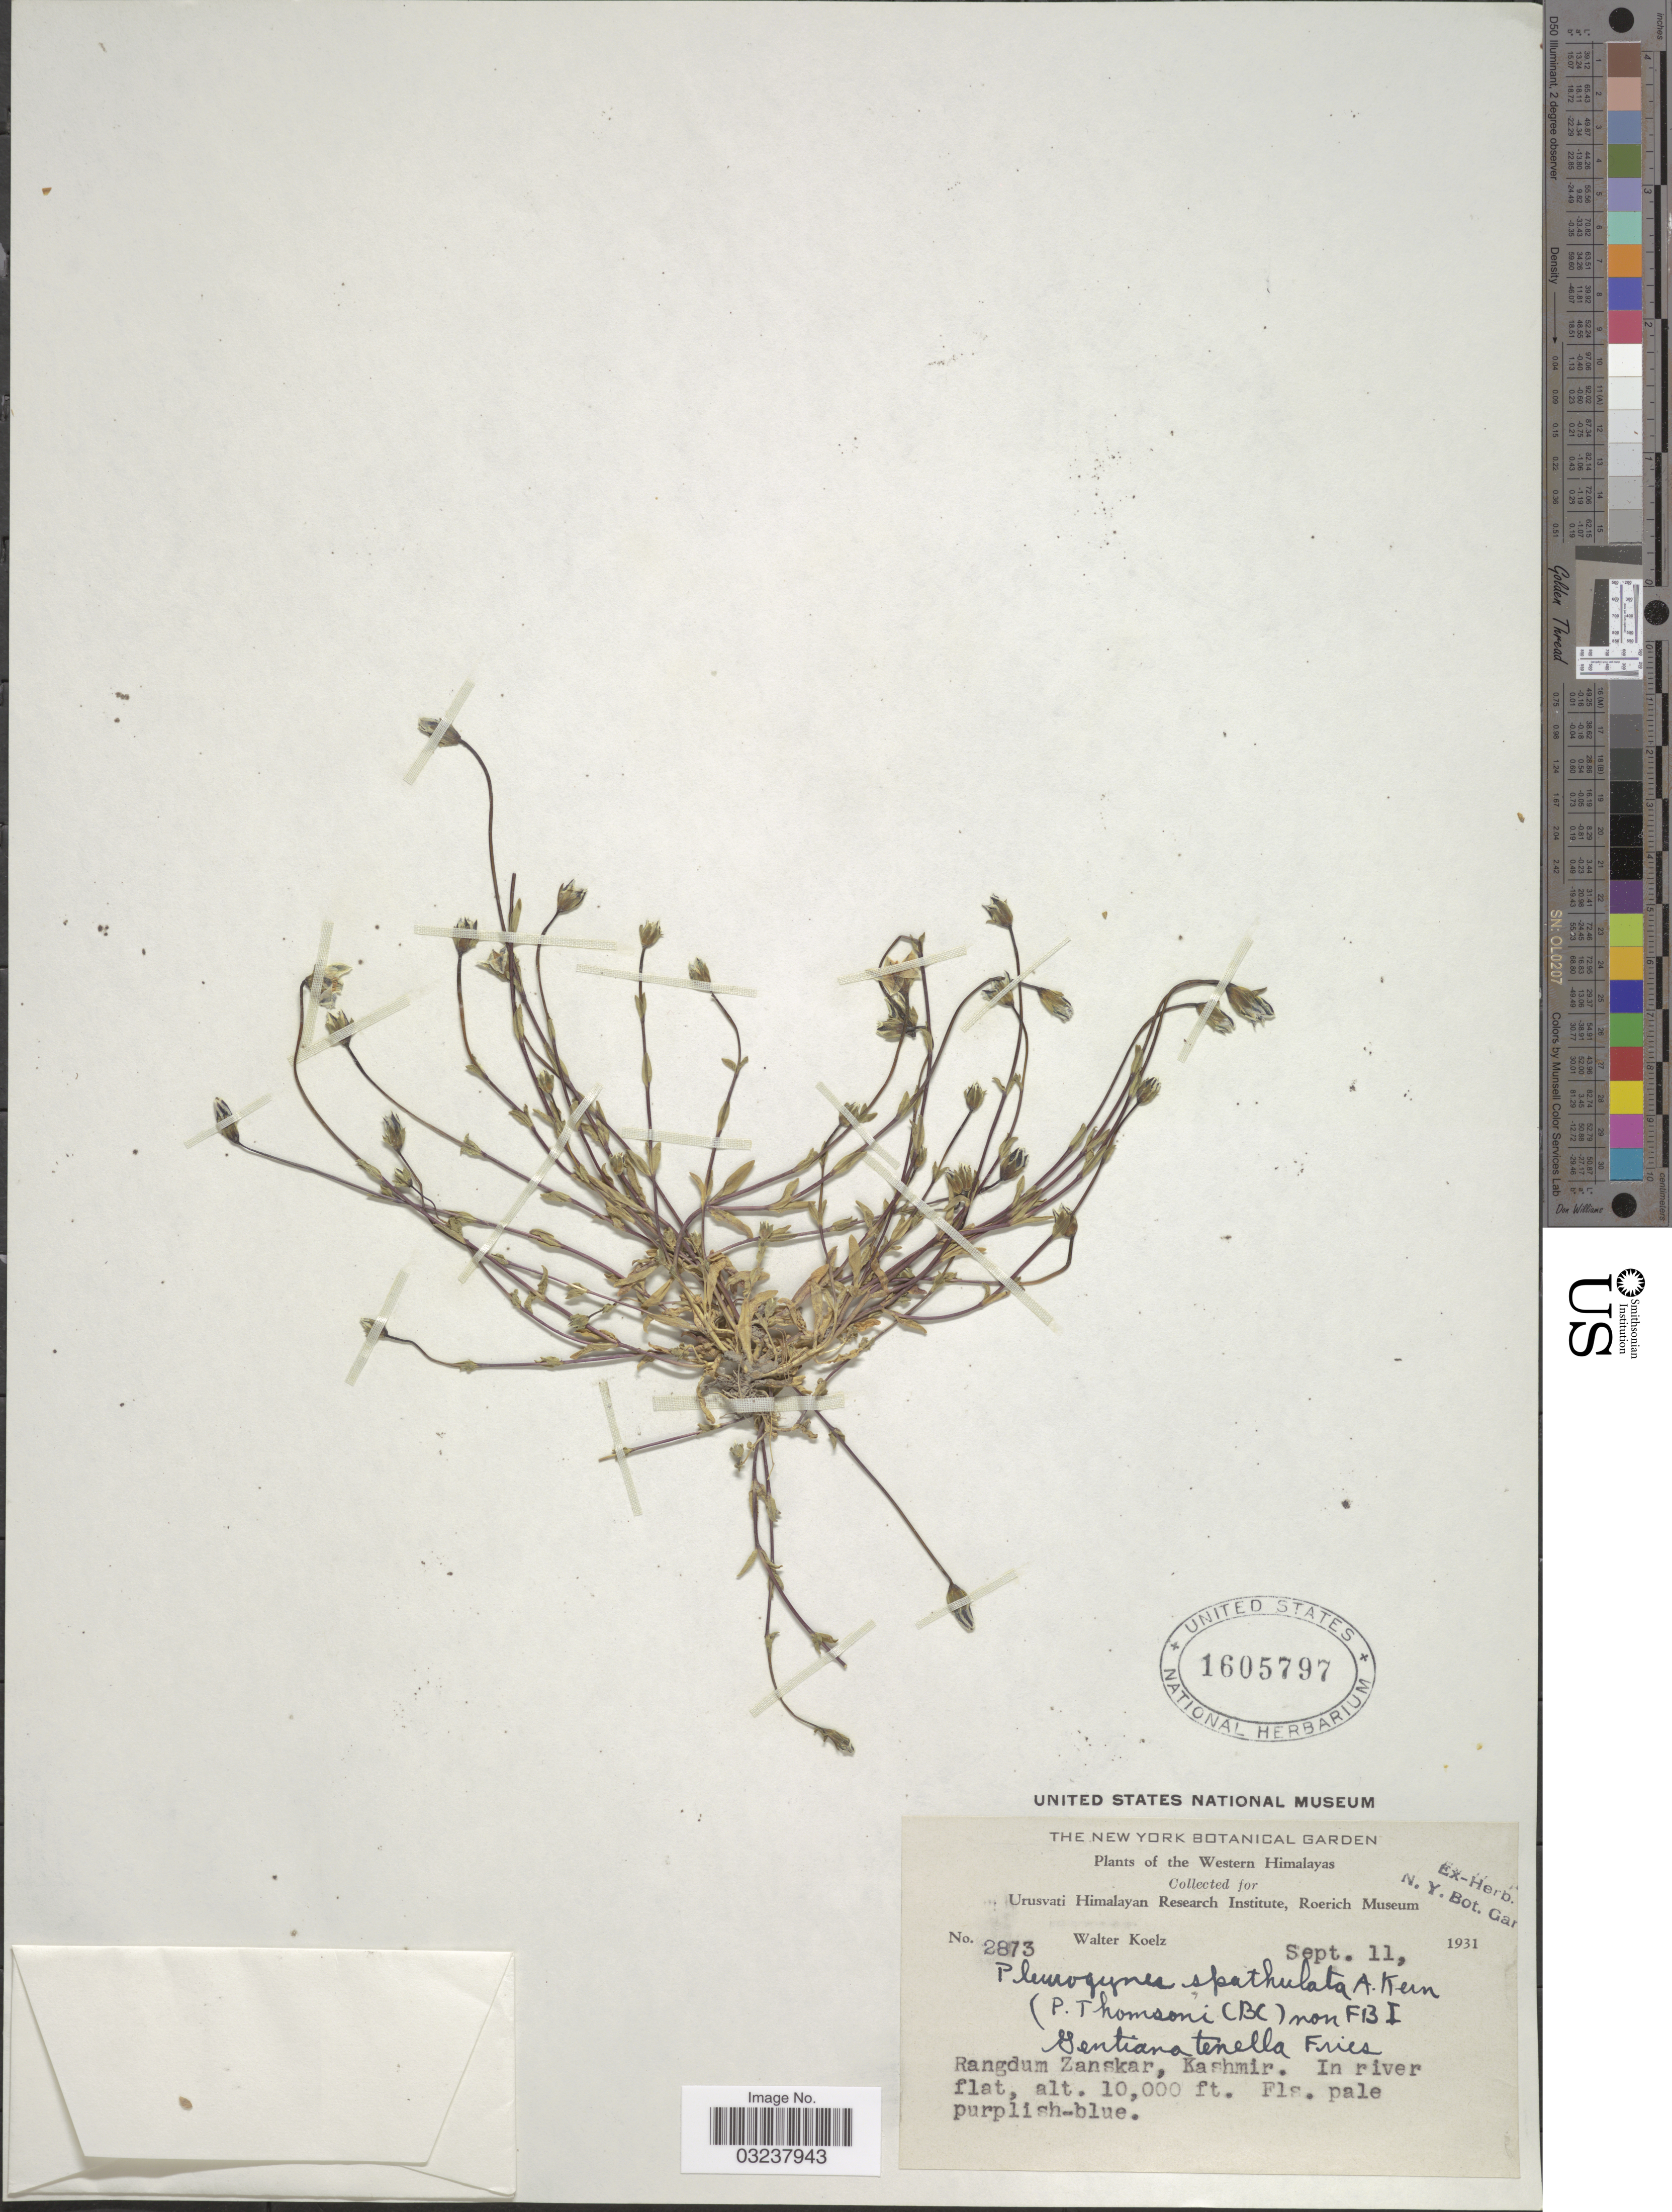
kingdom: Plantae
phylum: Tracheophyta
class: Magnoliopsida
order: Gentianales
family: Gentianaceae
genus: Gentianella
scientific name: Gentianella tenella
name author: (Rottb.) Börner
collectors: W. N. Koelz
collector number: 2873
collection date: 1931-09-11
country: India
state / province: Jammu and Kashmir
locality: Western Himalayas. Rangdum Zanskar, Kashmir.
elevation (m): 3048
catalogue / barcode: US 1605797